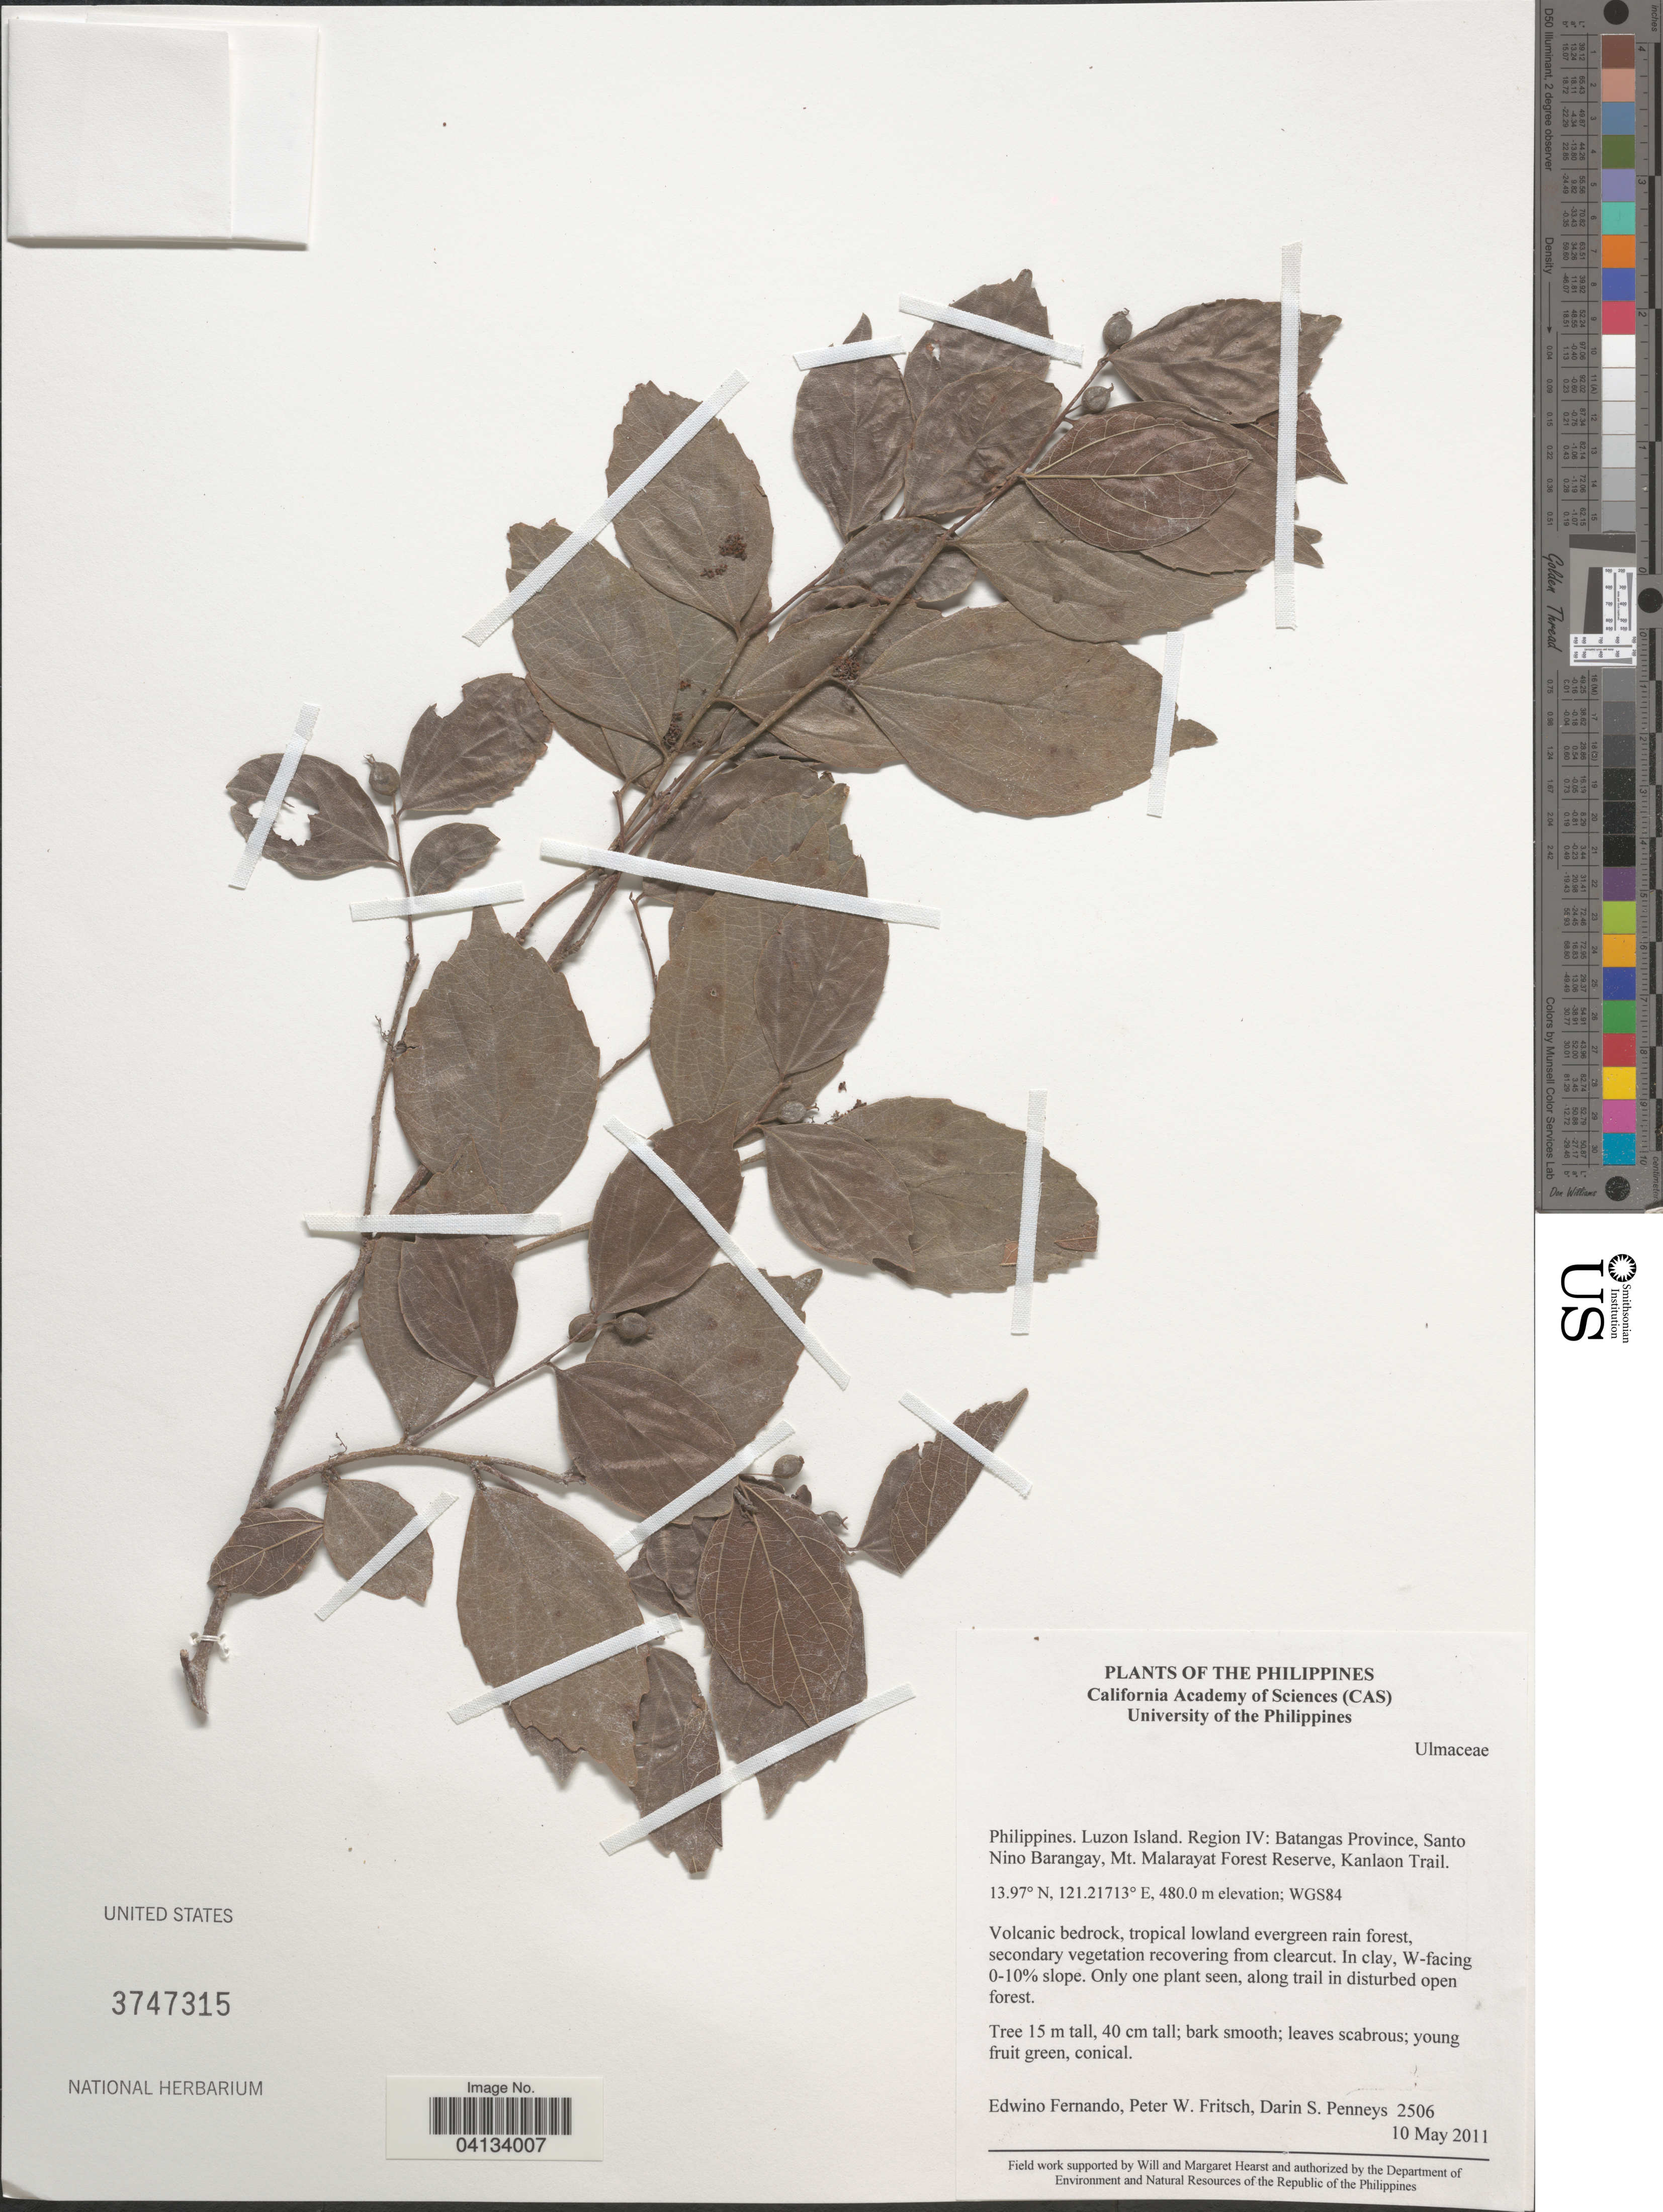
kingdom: Plantae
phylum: Tracheophyta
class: Magnoliopsida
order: Rosales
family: Ulmaceae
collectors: E. S. Fernando, P. W. Fritsch & D. S. Penneys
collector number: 2506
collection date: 2011-05-10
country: Philippines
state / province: Calabarzon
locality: Luzon Island. Region IV: Batangas Province, Santo Nino Barangay, Mt. Malarayat Forest Reserve, Kanlaon Trail. WGS84. In clay, W-facing 0-10% slope.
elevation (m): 480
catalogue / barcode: US 3747315